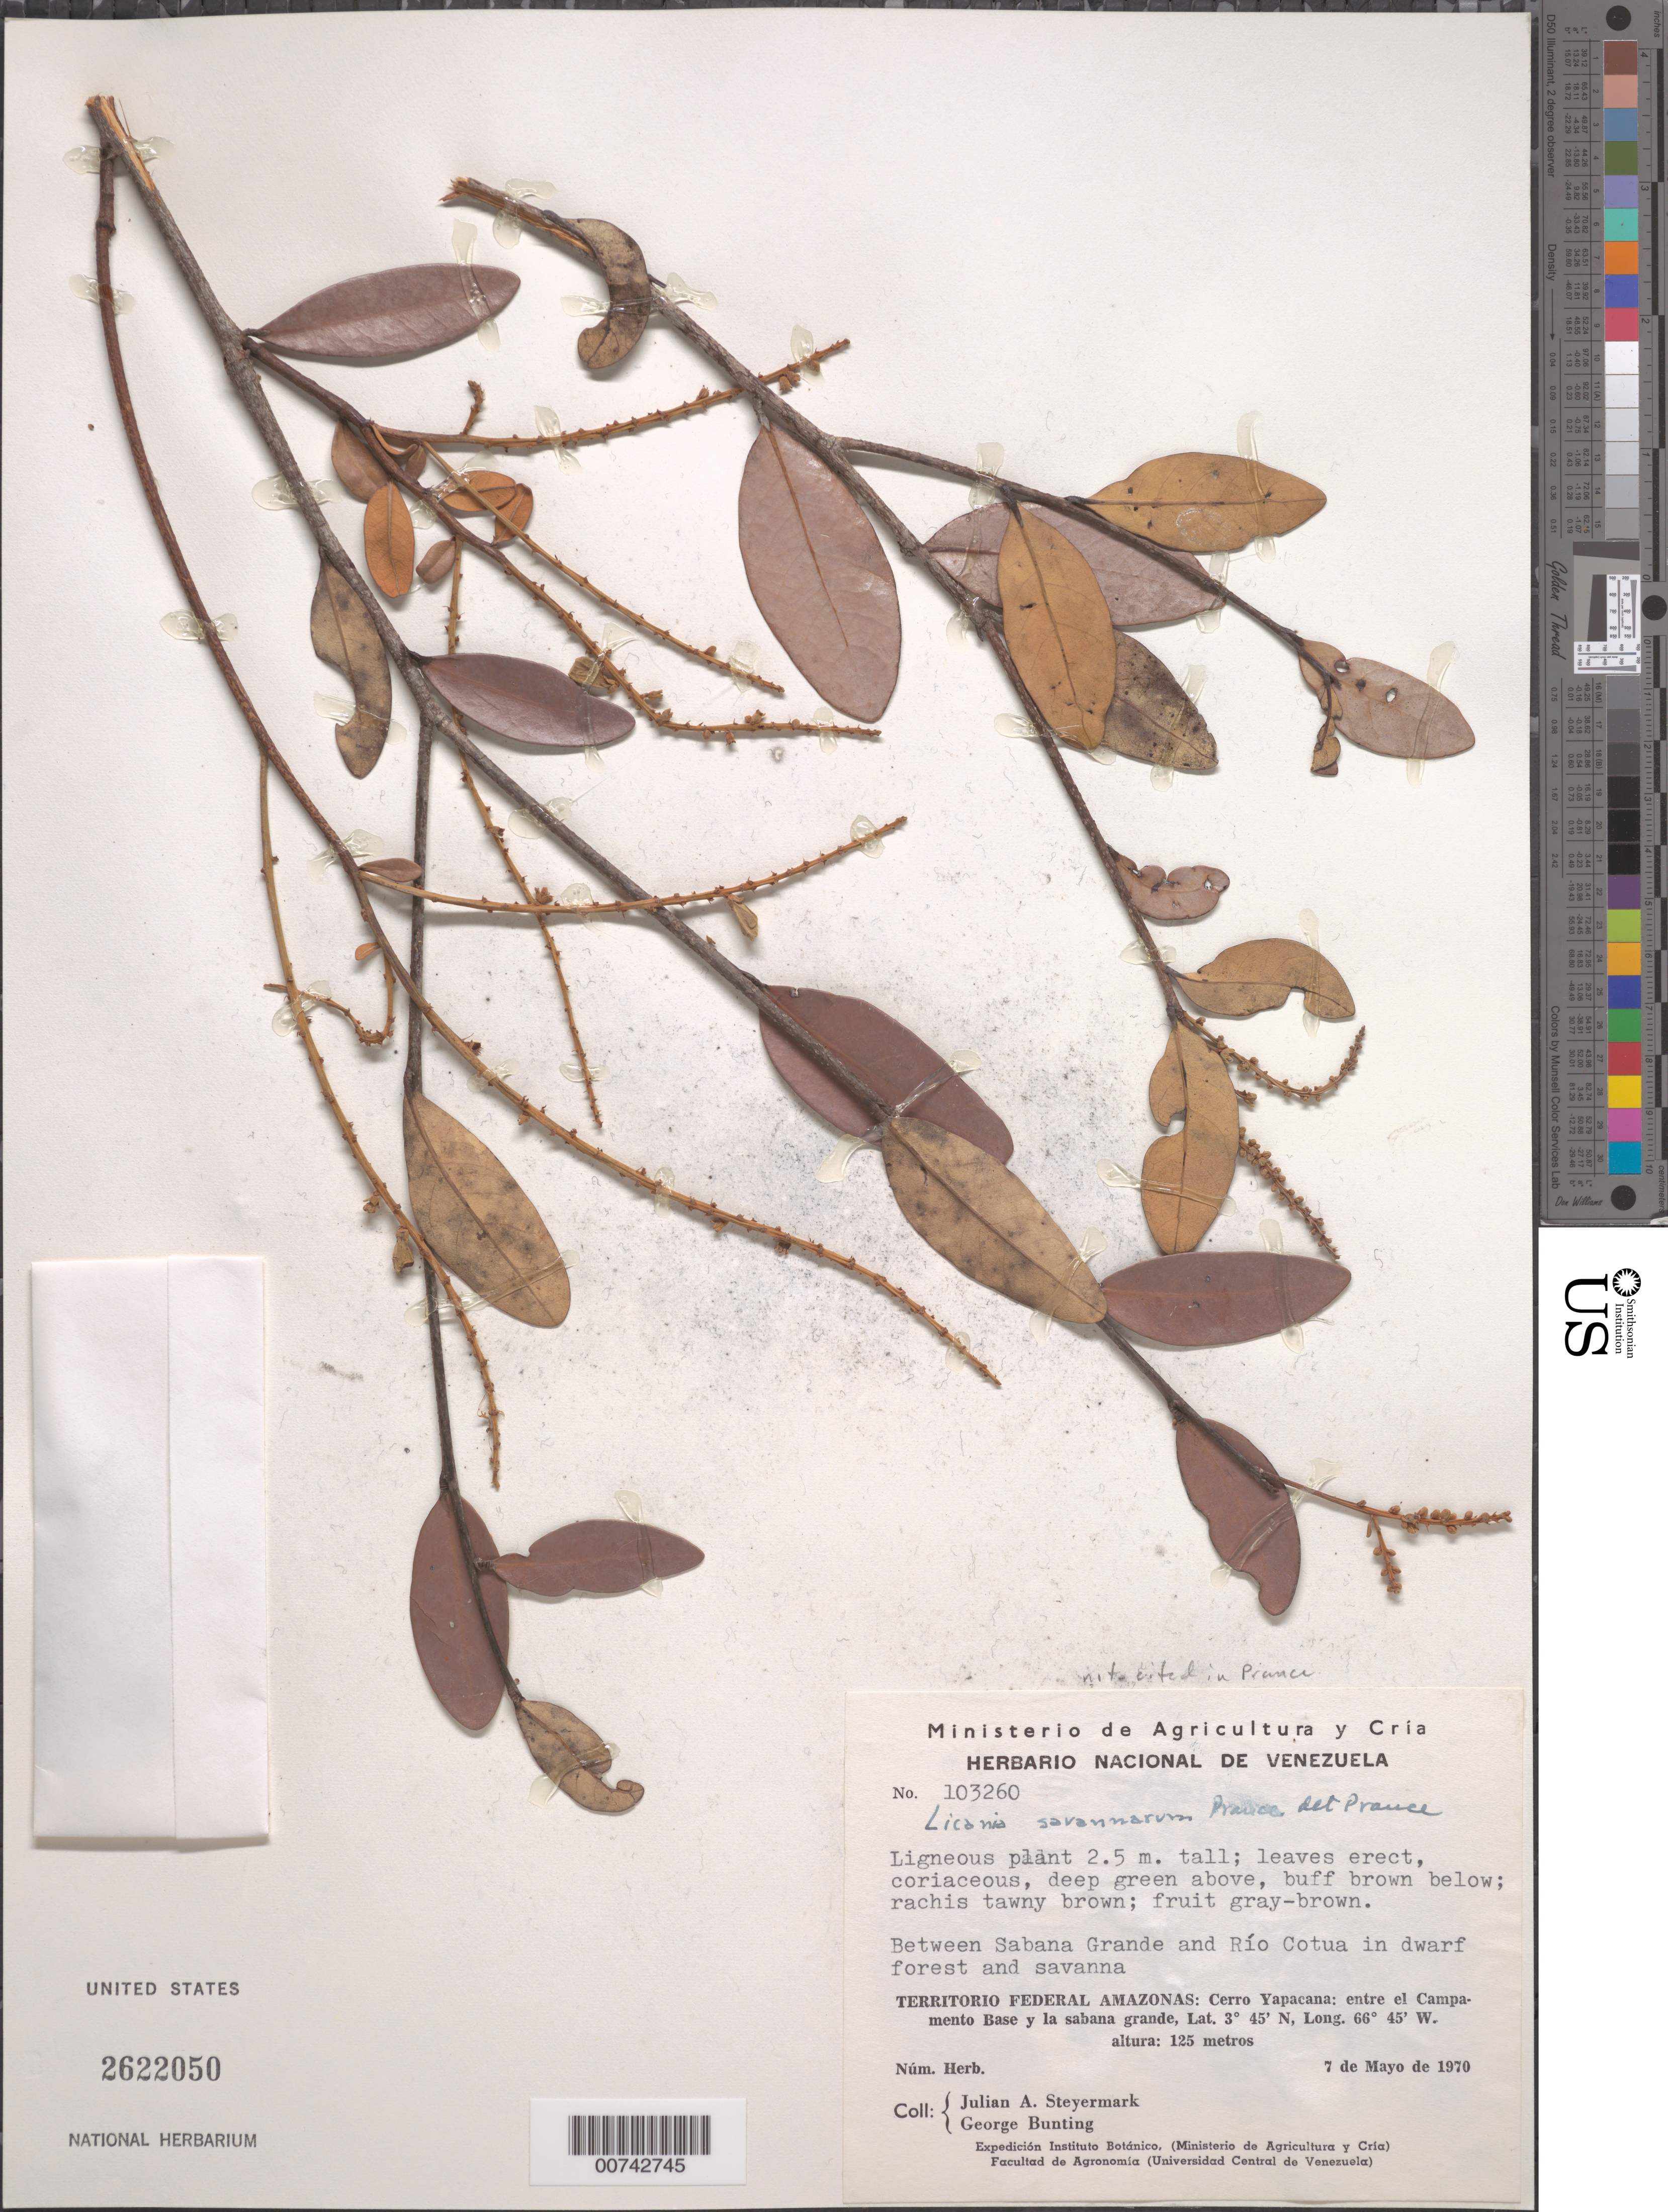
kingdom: Plantae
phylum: Tracheophyta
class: Magnoliopsida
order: Malpighiales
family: Chrysobalanaceae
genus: Licania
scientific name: Licania savannarum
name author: Prance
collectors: J. Steyermark & G. S. Bunting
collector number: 103260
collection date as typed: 7-May-70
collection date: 1970-05-07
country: Venezuela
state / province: Amazonas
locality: Cerro Yapacána, entre el Campamento Base y la sabana grande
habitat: Dwarf forest and savanna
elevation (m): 125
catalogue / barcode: US 2622050